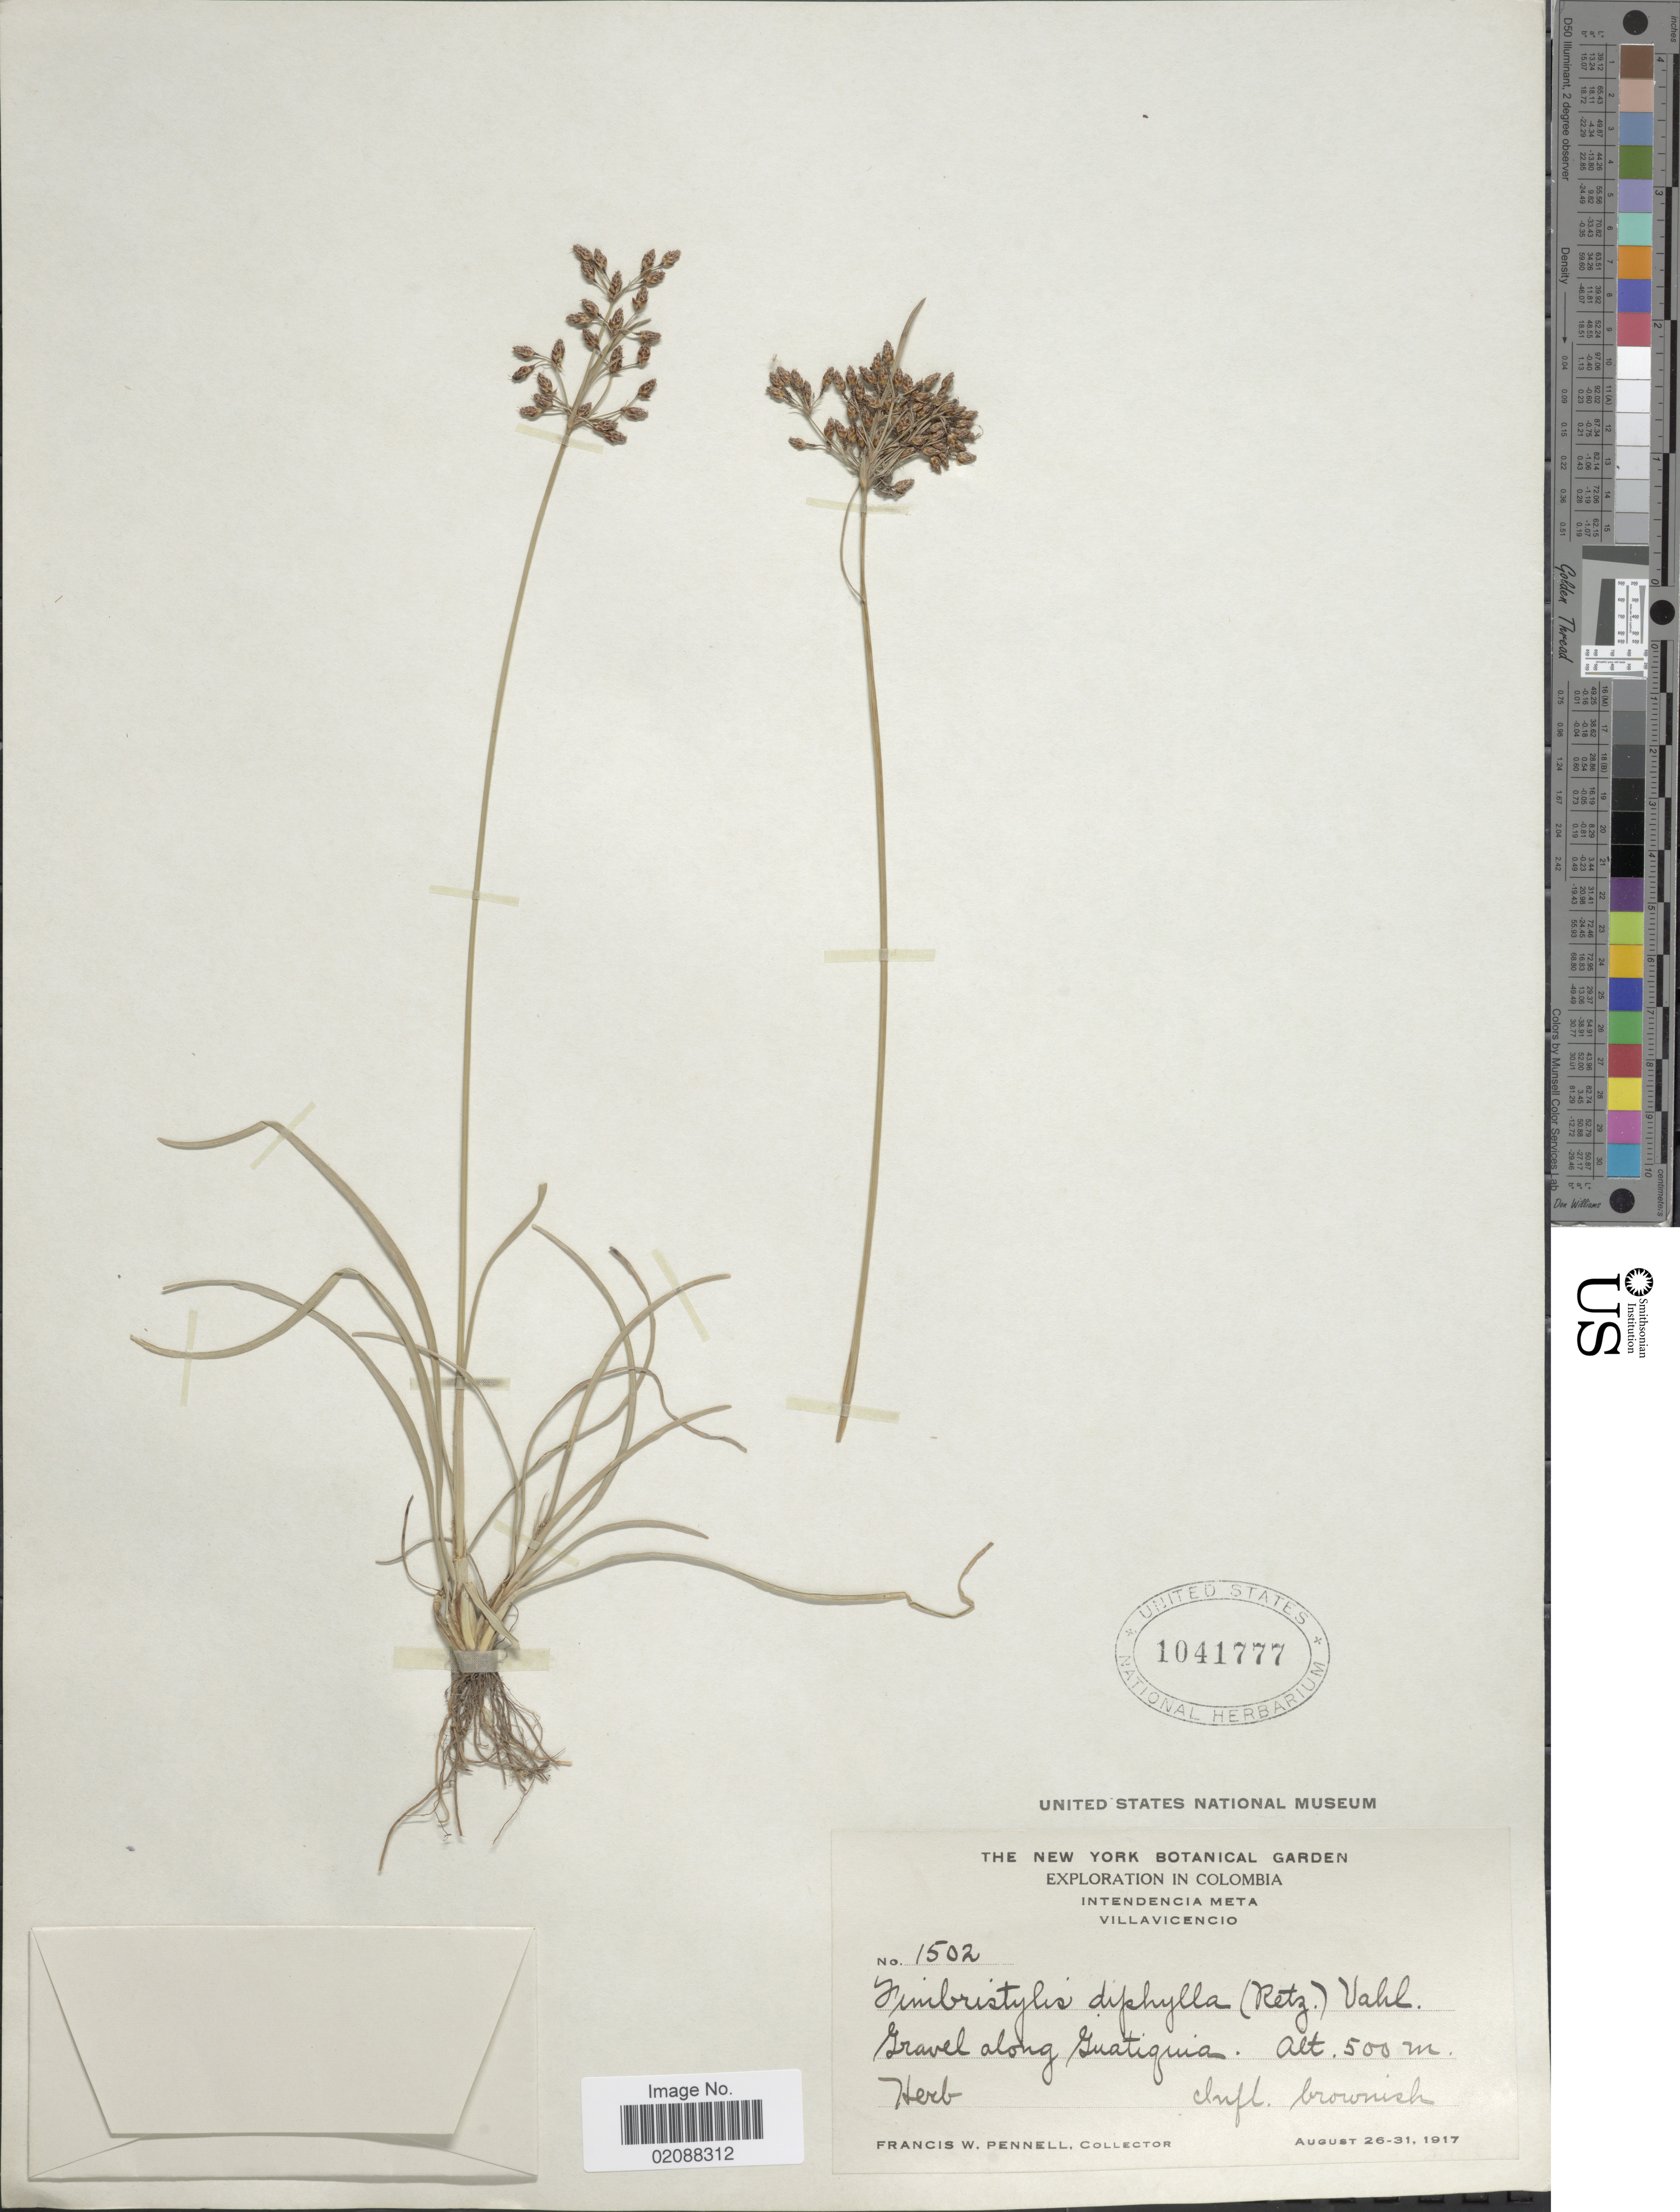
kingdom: Plantae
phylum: Tracheophyta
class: Liliopsida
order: Poales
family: Cyperaceae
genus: Fimbristylis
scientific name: Fimbristylis dichotoma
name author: (L.) Vahl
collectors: F. W. Pennell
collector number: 1502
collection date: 1917-08-26/1917-08-31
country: Colombia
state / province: Meta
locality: Villavicencio, along Guatiquia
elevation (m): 500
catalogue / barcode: US 1041777